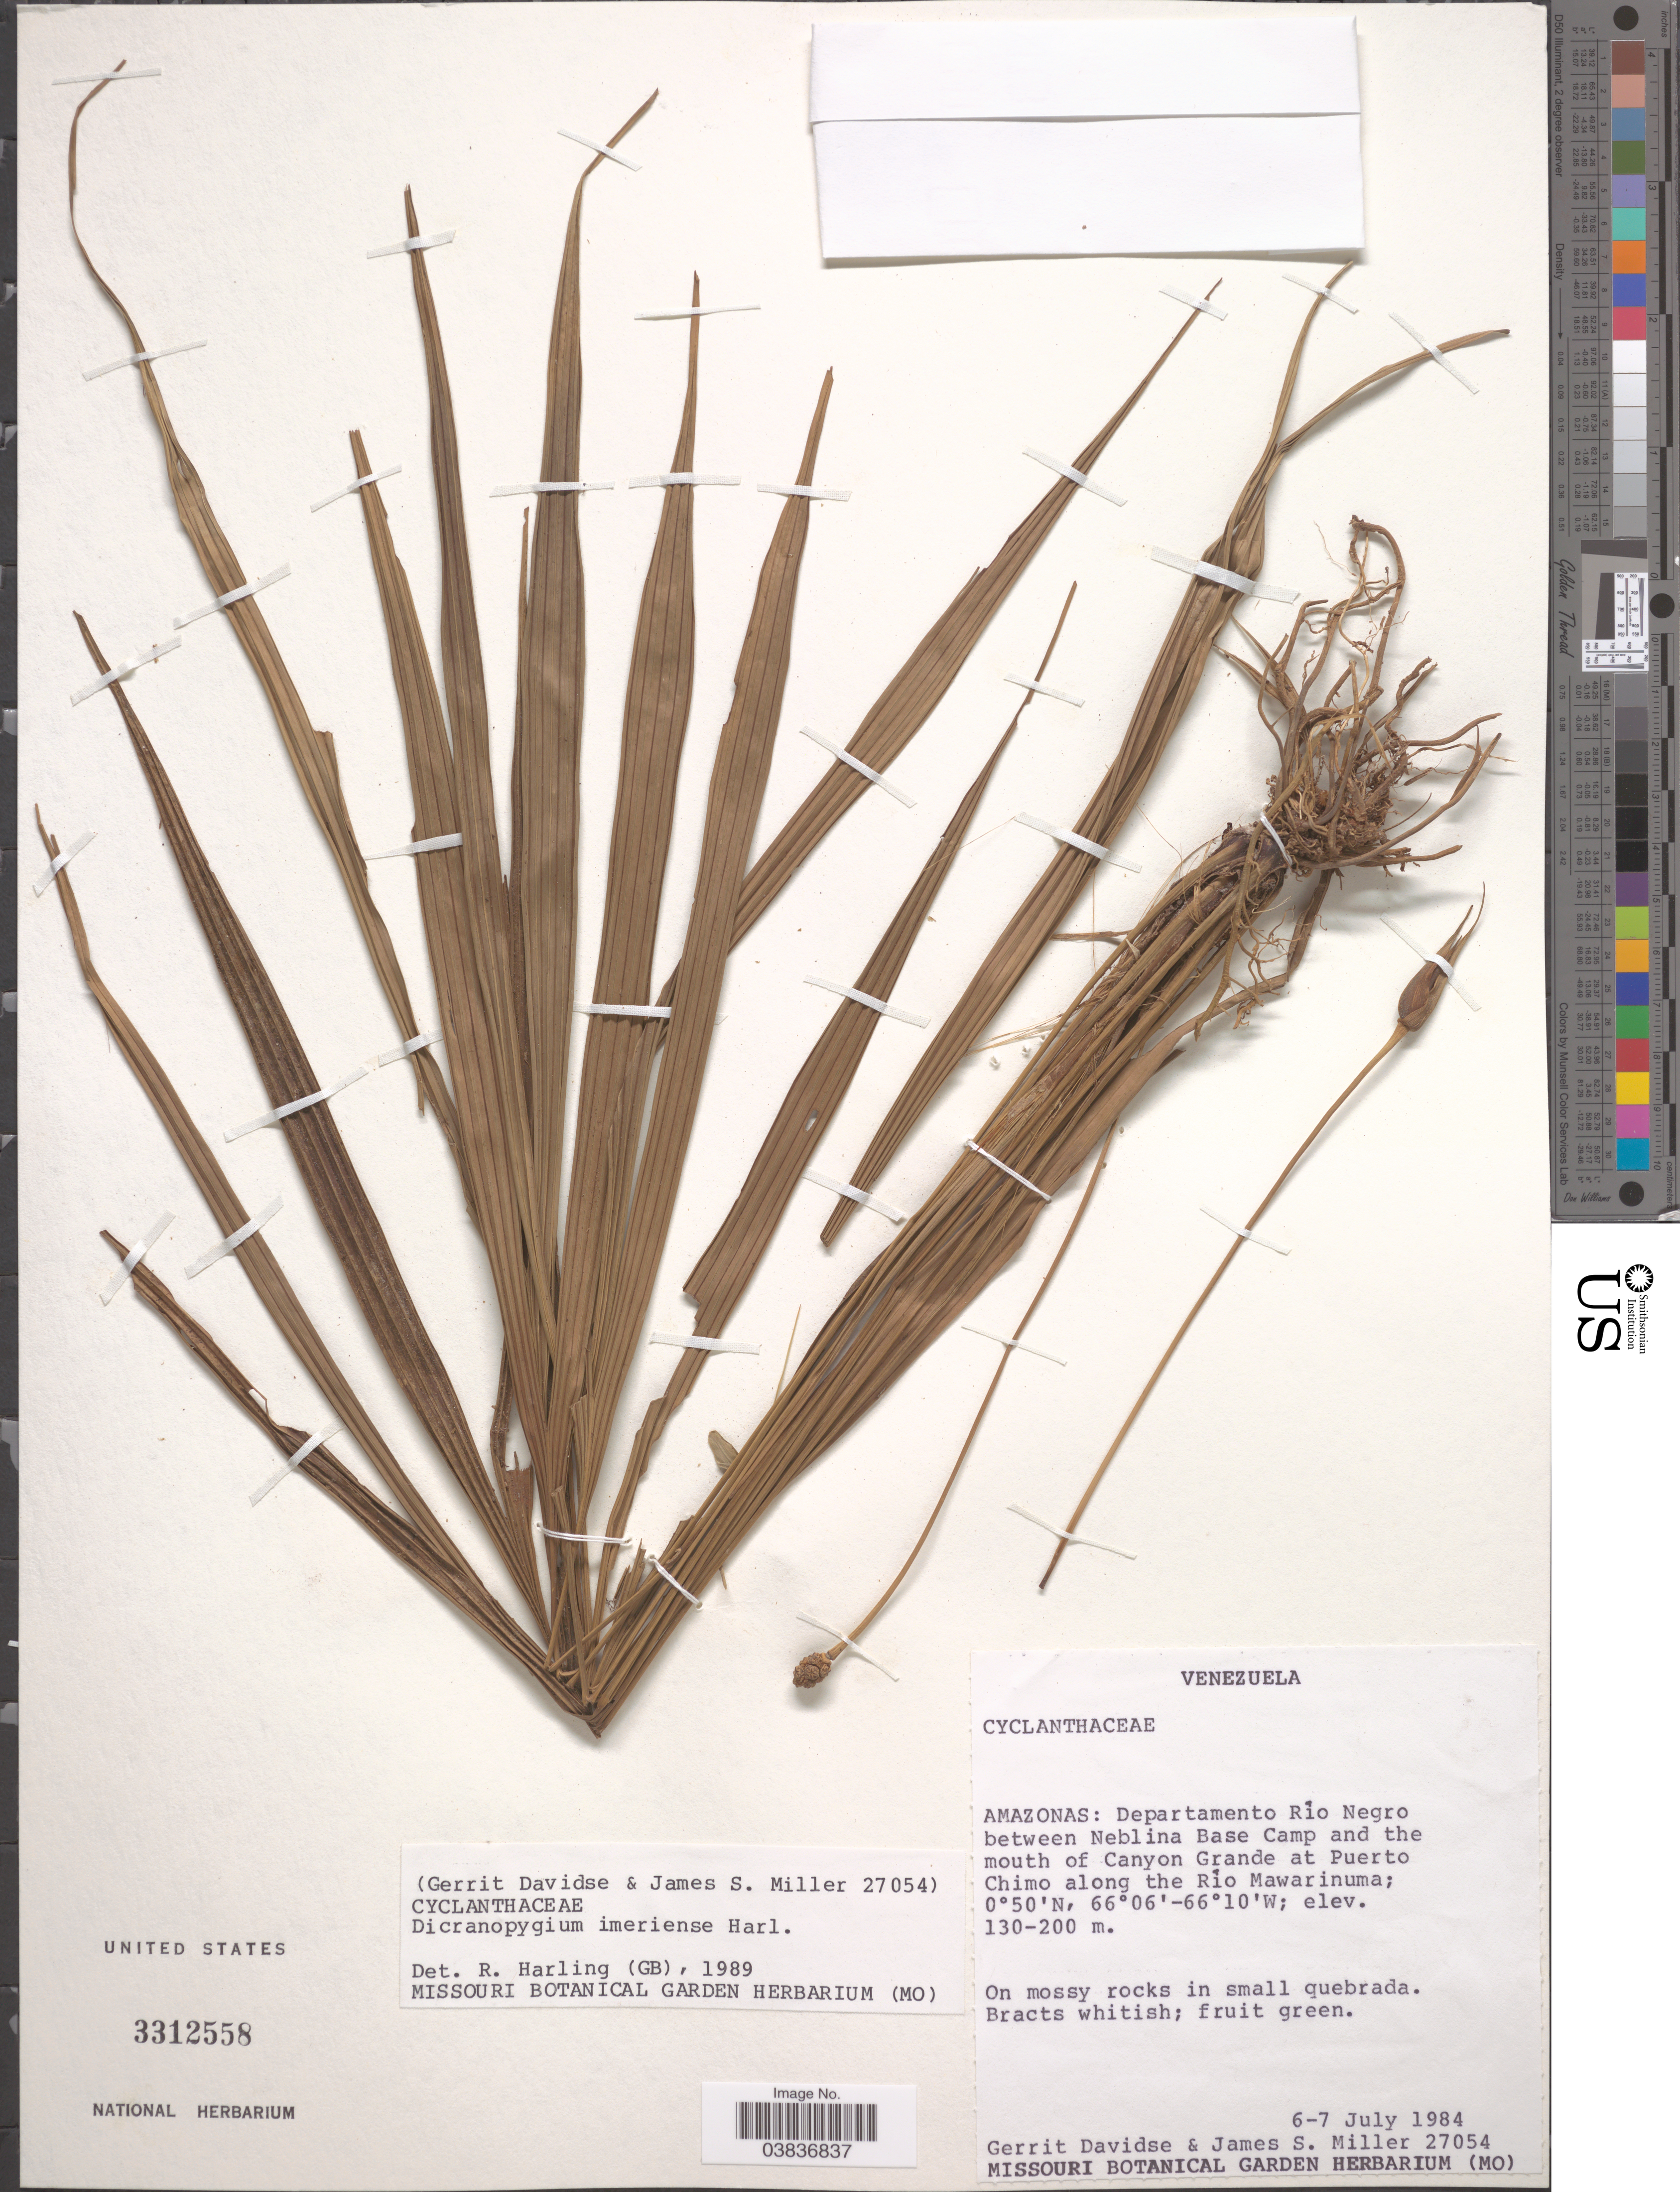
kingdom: Plantae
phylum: Tracheophyta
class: Liliopsida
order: Pandanales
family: Cyclanthaceae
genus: Dicranopygium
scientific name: Dicranopygium imeriense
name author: Harling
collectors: G. Davidse & J. S. Miller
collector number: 27054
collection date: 1984-07-06/1984-07-07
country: Venezuela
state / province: Amazonas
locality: Departamento Rio Negro between Neblina Base Camp and the mouth of Canon Grande at Puerto Chimo along the Grand at Puerto Chimo along the Rio Mawarinuma.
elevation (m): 130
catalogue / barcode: US 3312558